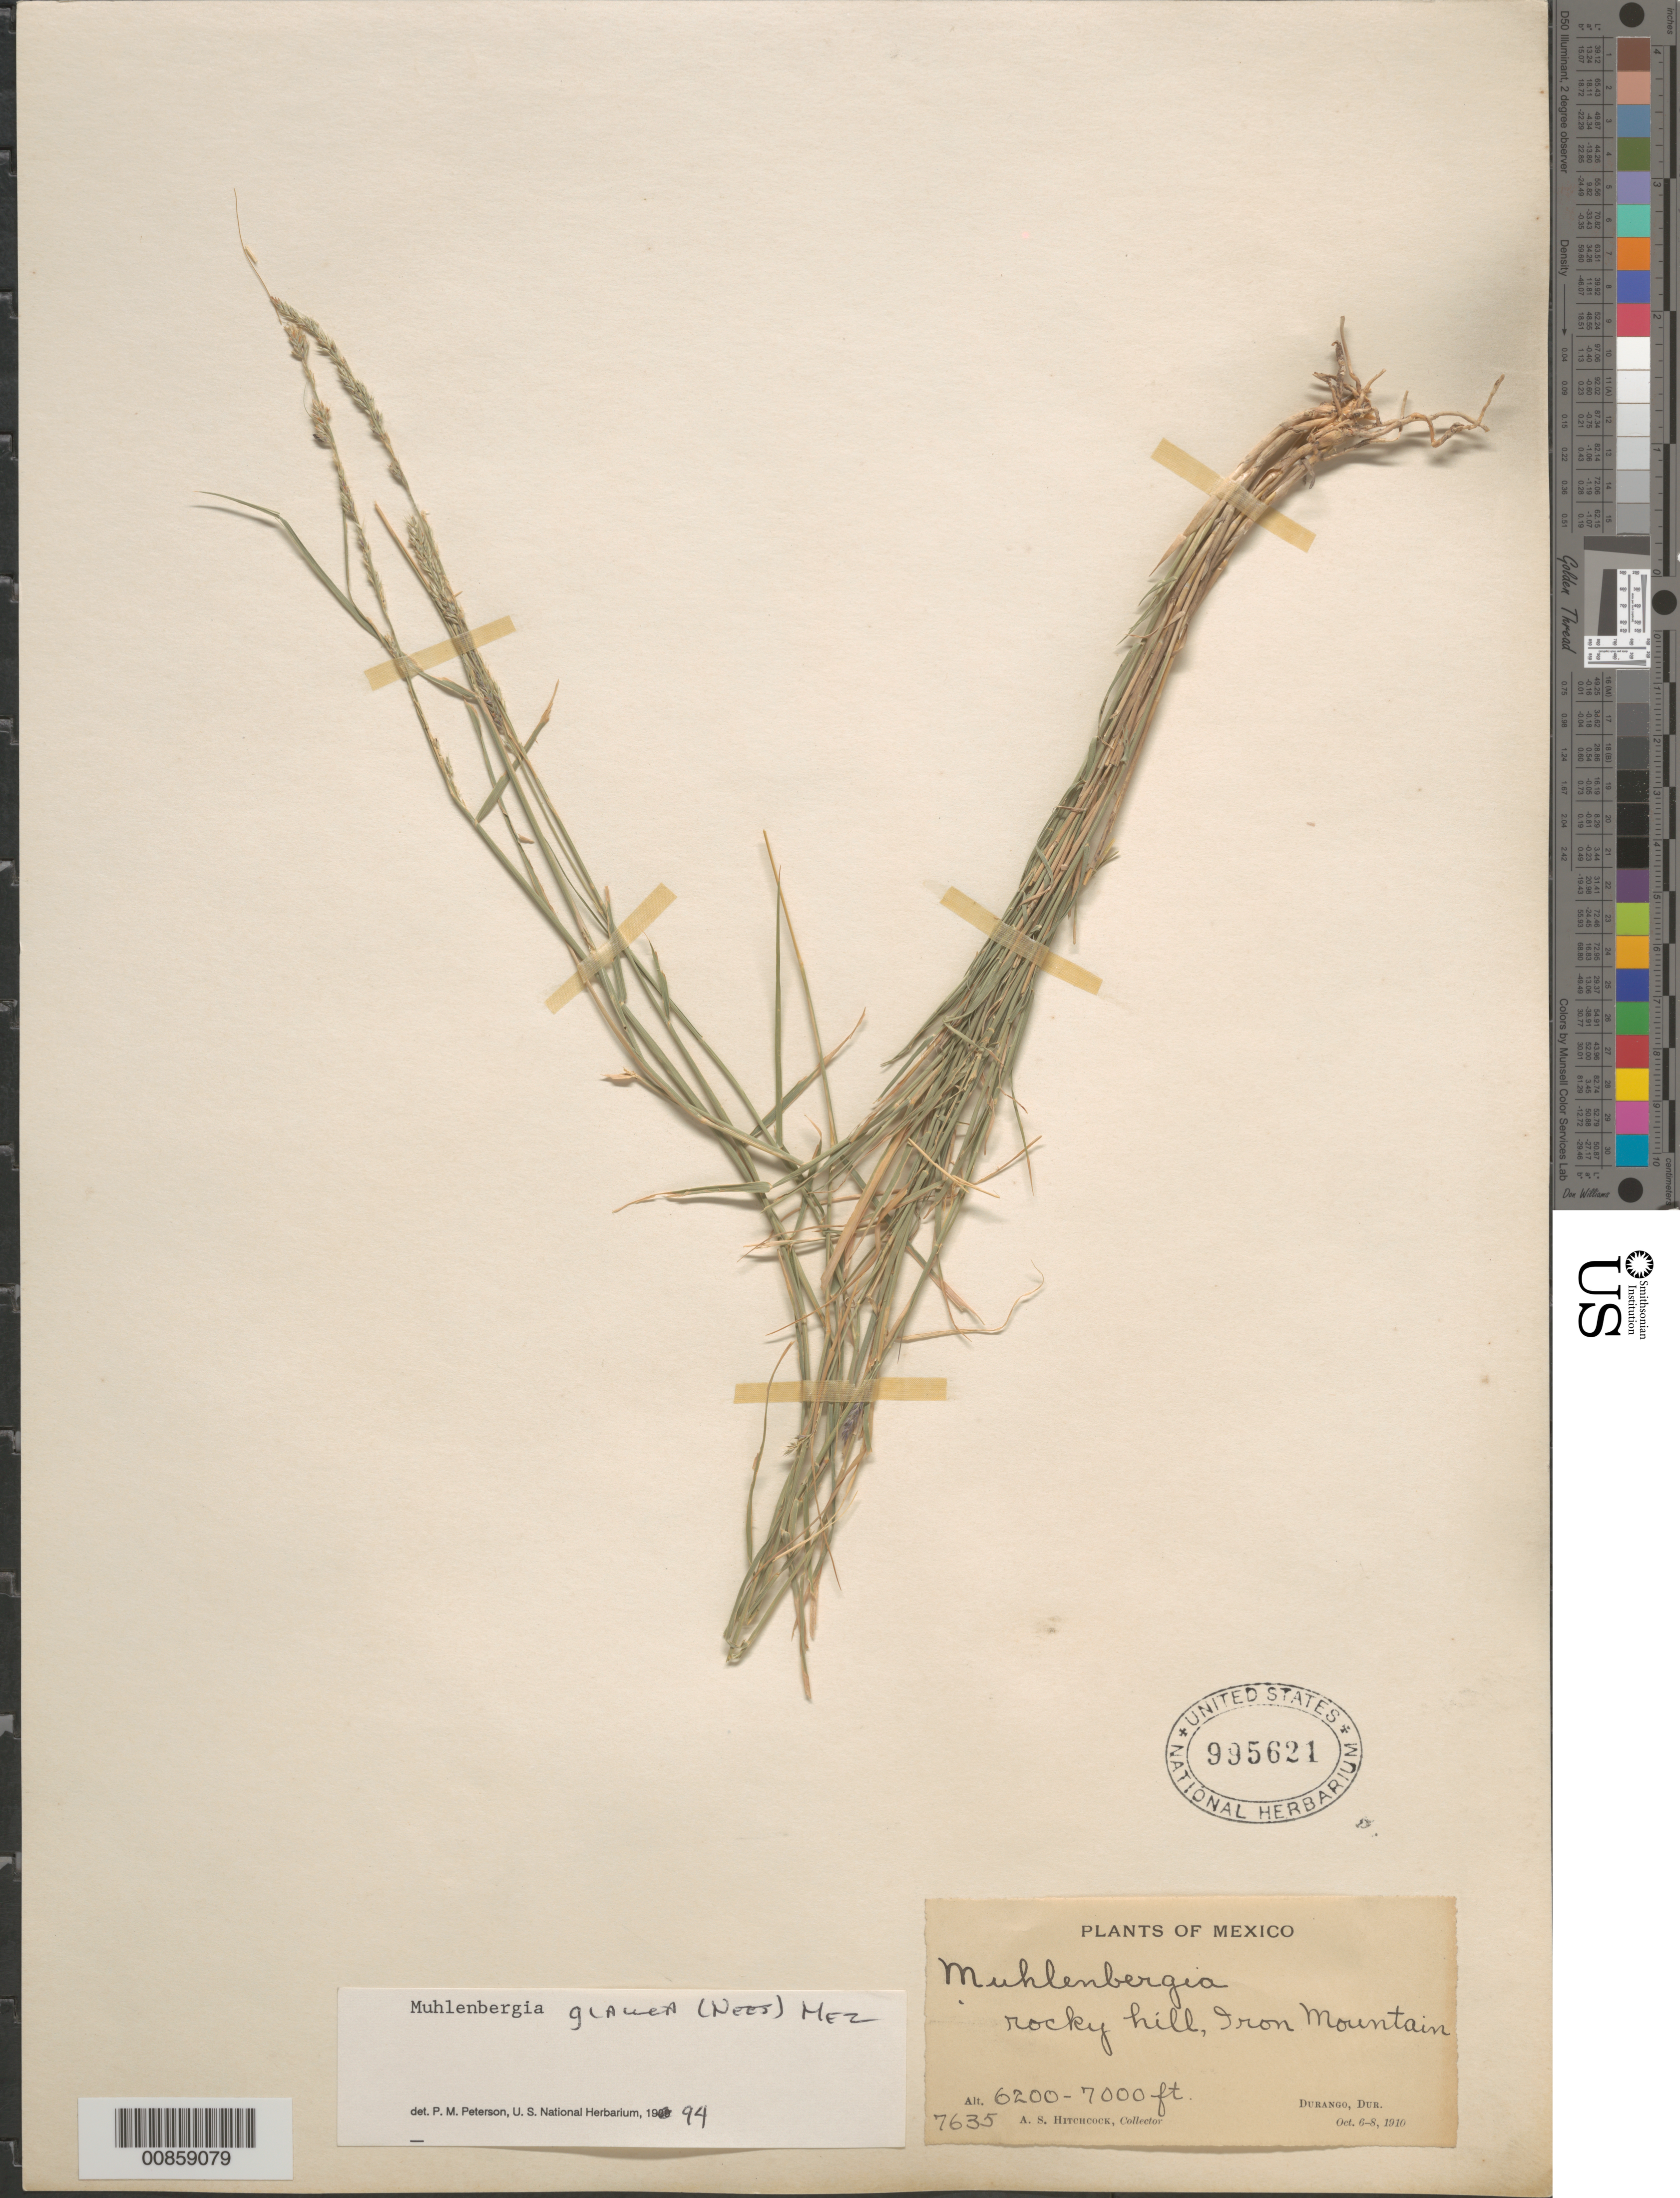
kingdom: Plantae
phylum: Tracheophyta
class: Liliopsida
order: Poales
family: Poaceae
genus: Muhlenbergia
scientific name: Muhlenbergia glauca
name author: (Nees) Mez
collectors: A. S. Hitchcock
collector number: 7635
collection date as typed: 06 Oct 1910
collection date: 1910-10-06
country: Mexico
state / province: Durango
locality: Iron Mountain at Durango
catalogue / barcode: US 995621